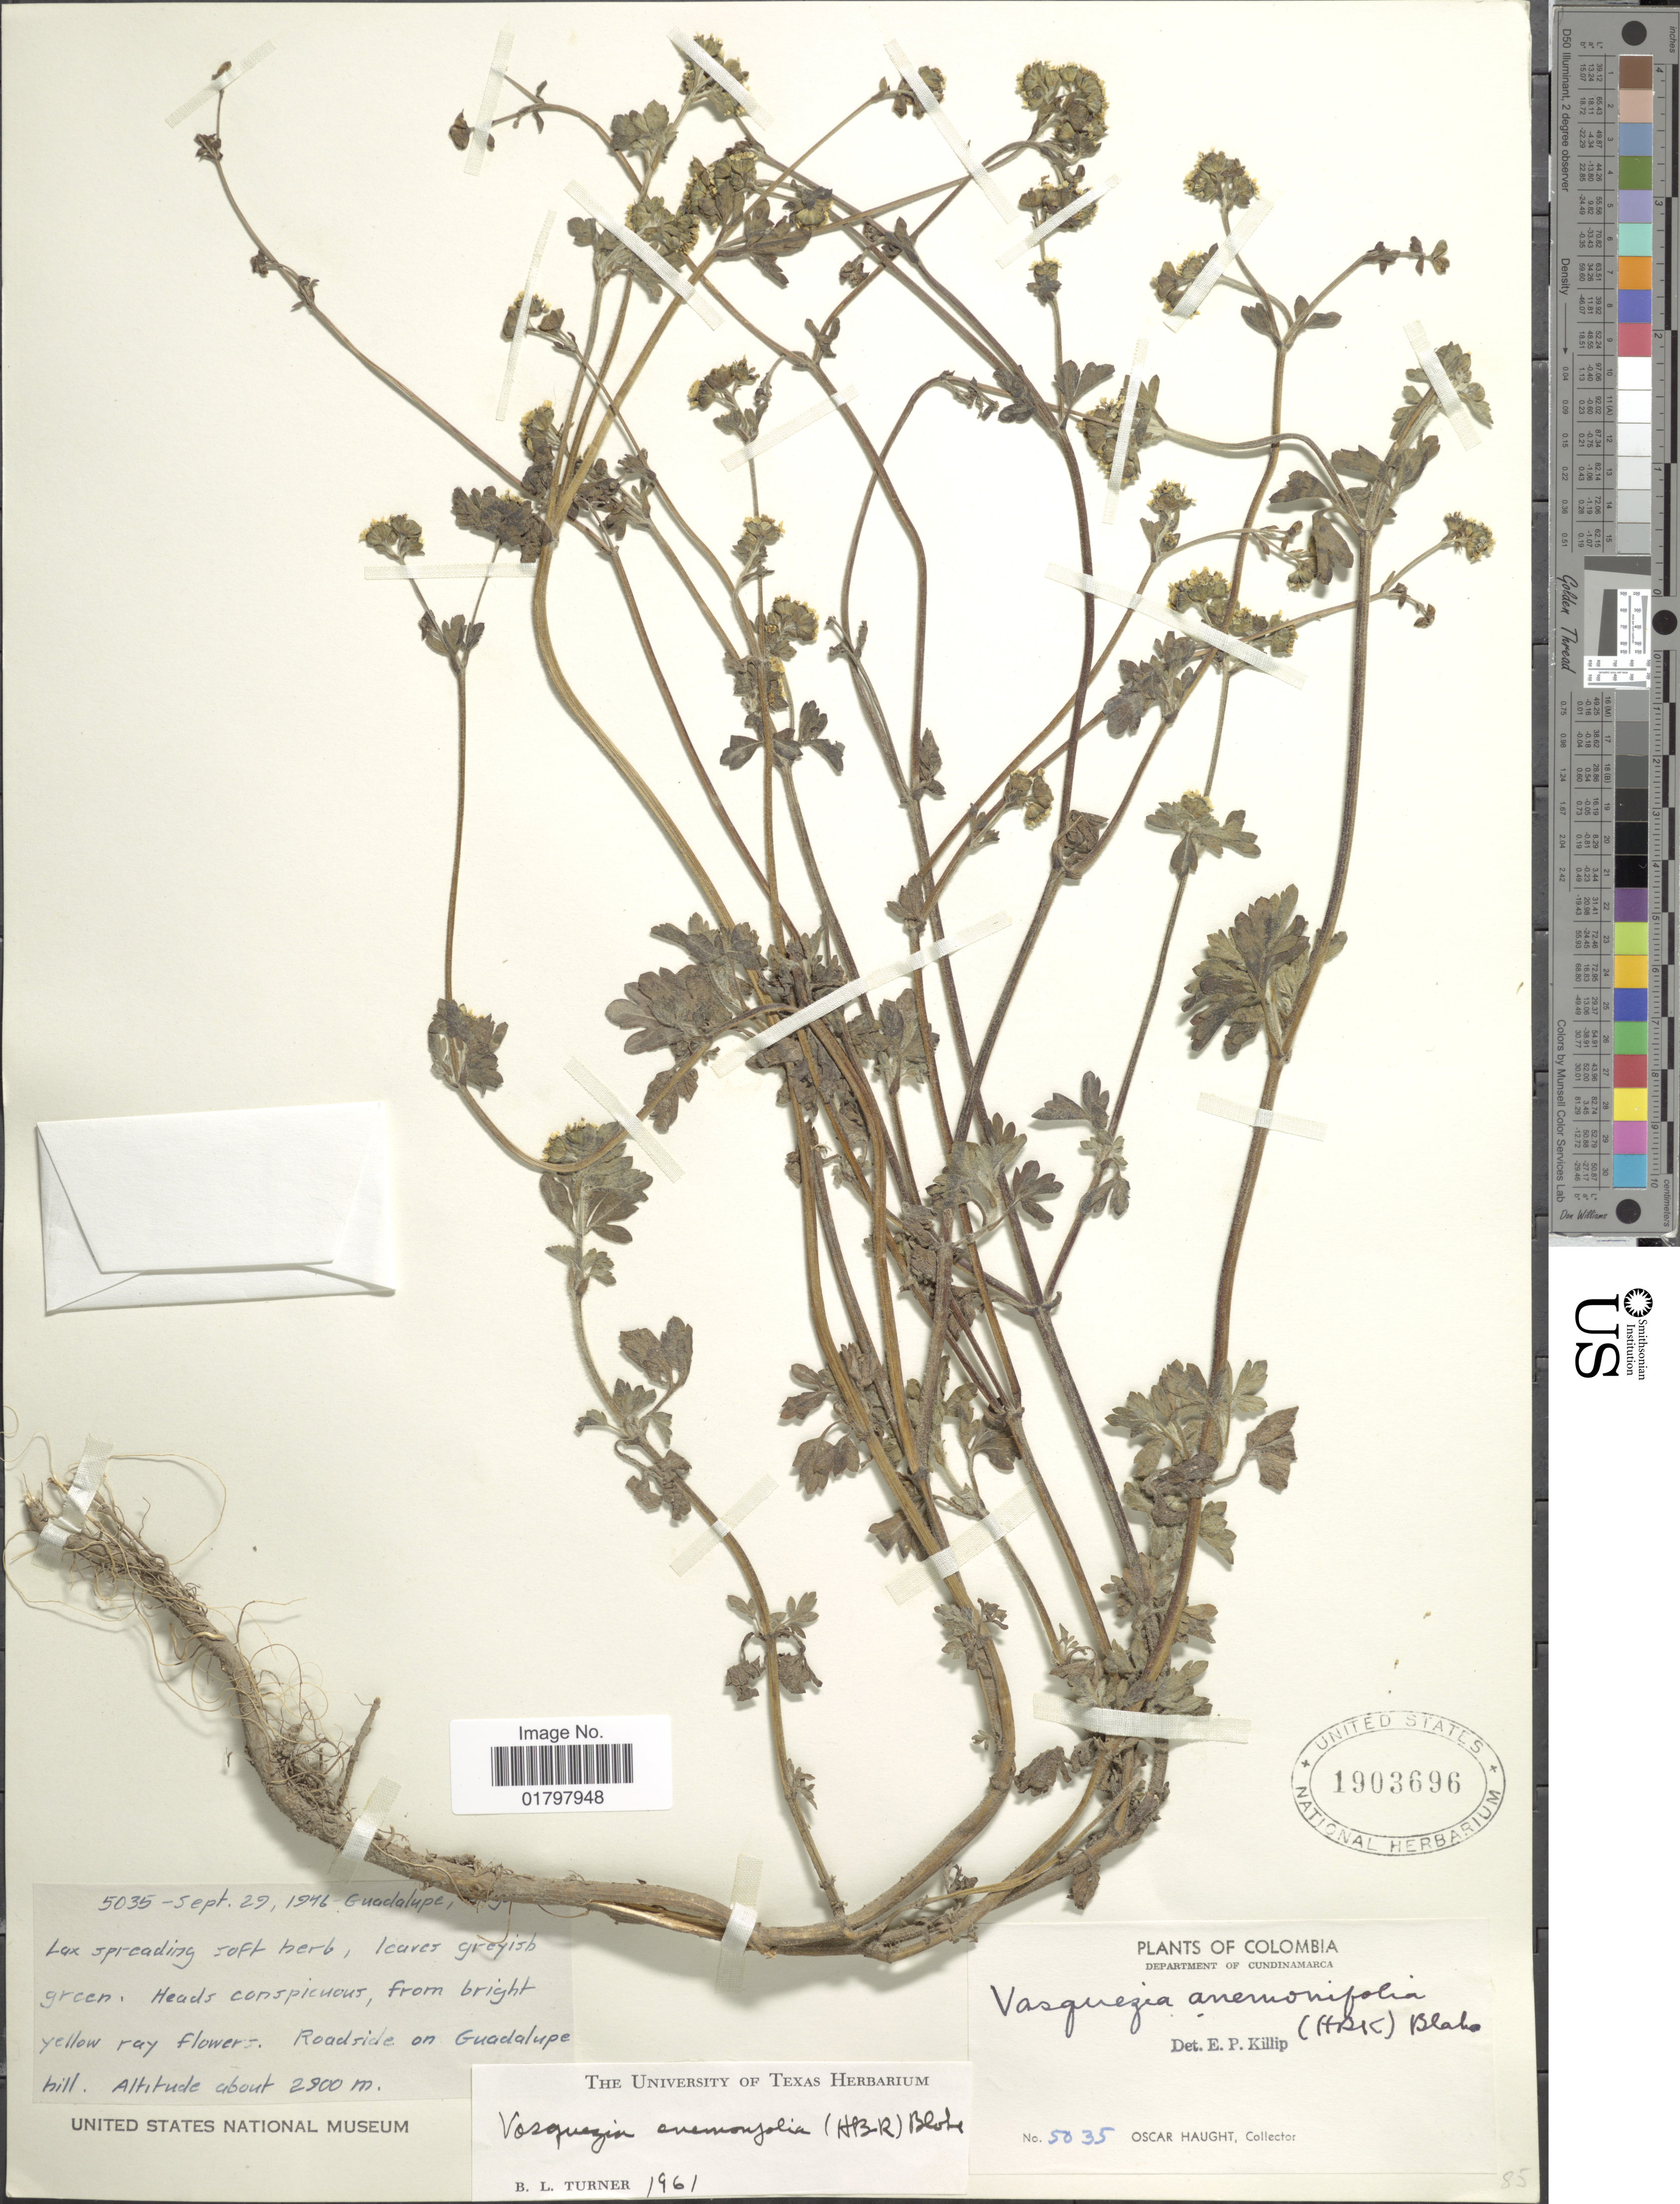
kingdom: Plantae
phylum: Tracheophyta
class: Magnoliopsida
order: Asterales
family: Asteraceae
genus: Vasquesia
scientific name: Vasquesia anemonifolia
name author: (Kunth) Less.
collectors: O. L. Haught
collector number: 5035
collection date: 1946-09-29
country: Colombia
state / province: Cundinamarca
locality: Guadalupe, [illegible text]. Department of Cundinamarca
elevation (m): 2900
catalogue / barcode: US 1903696